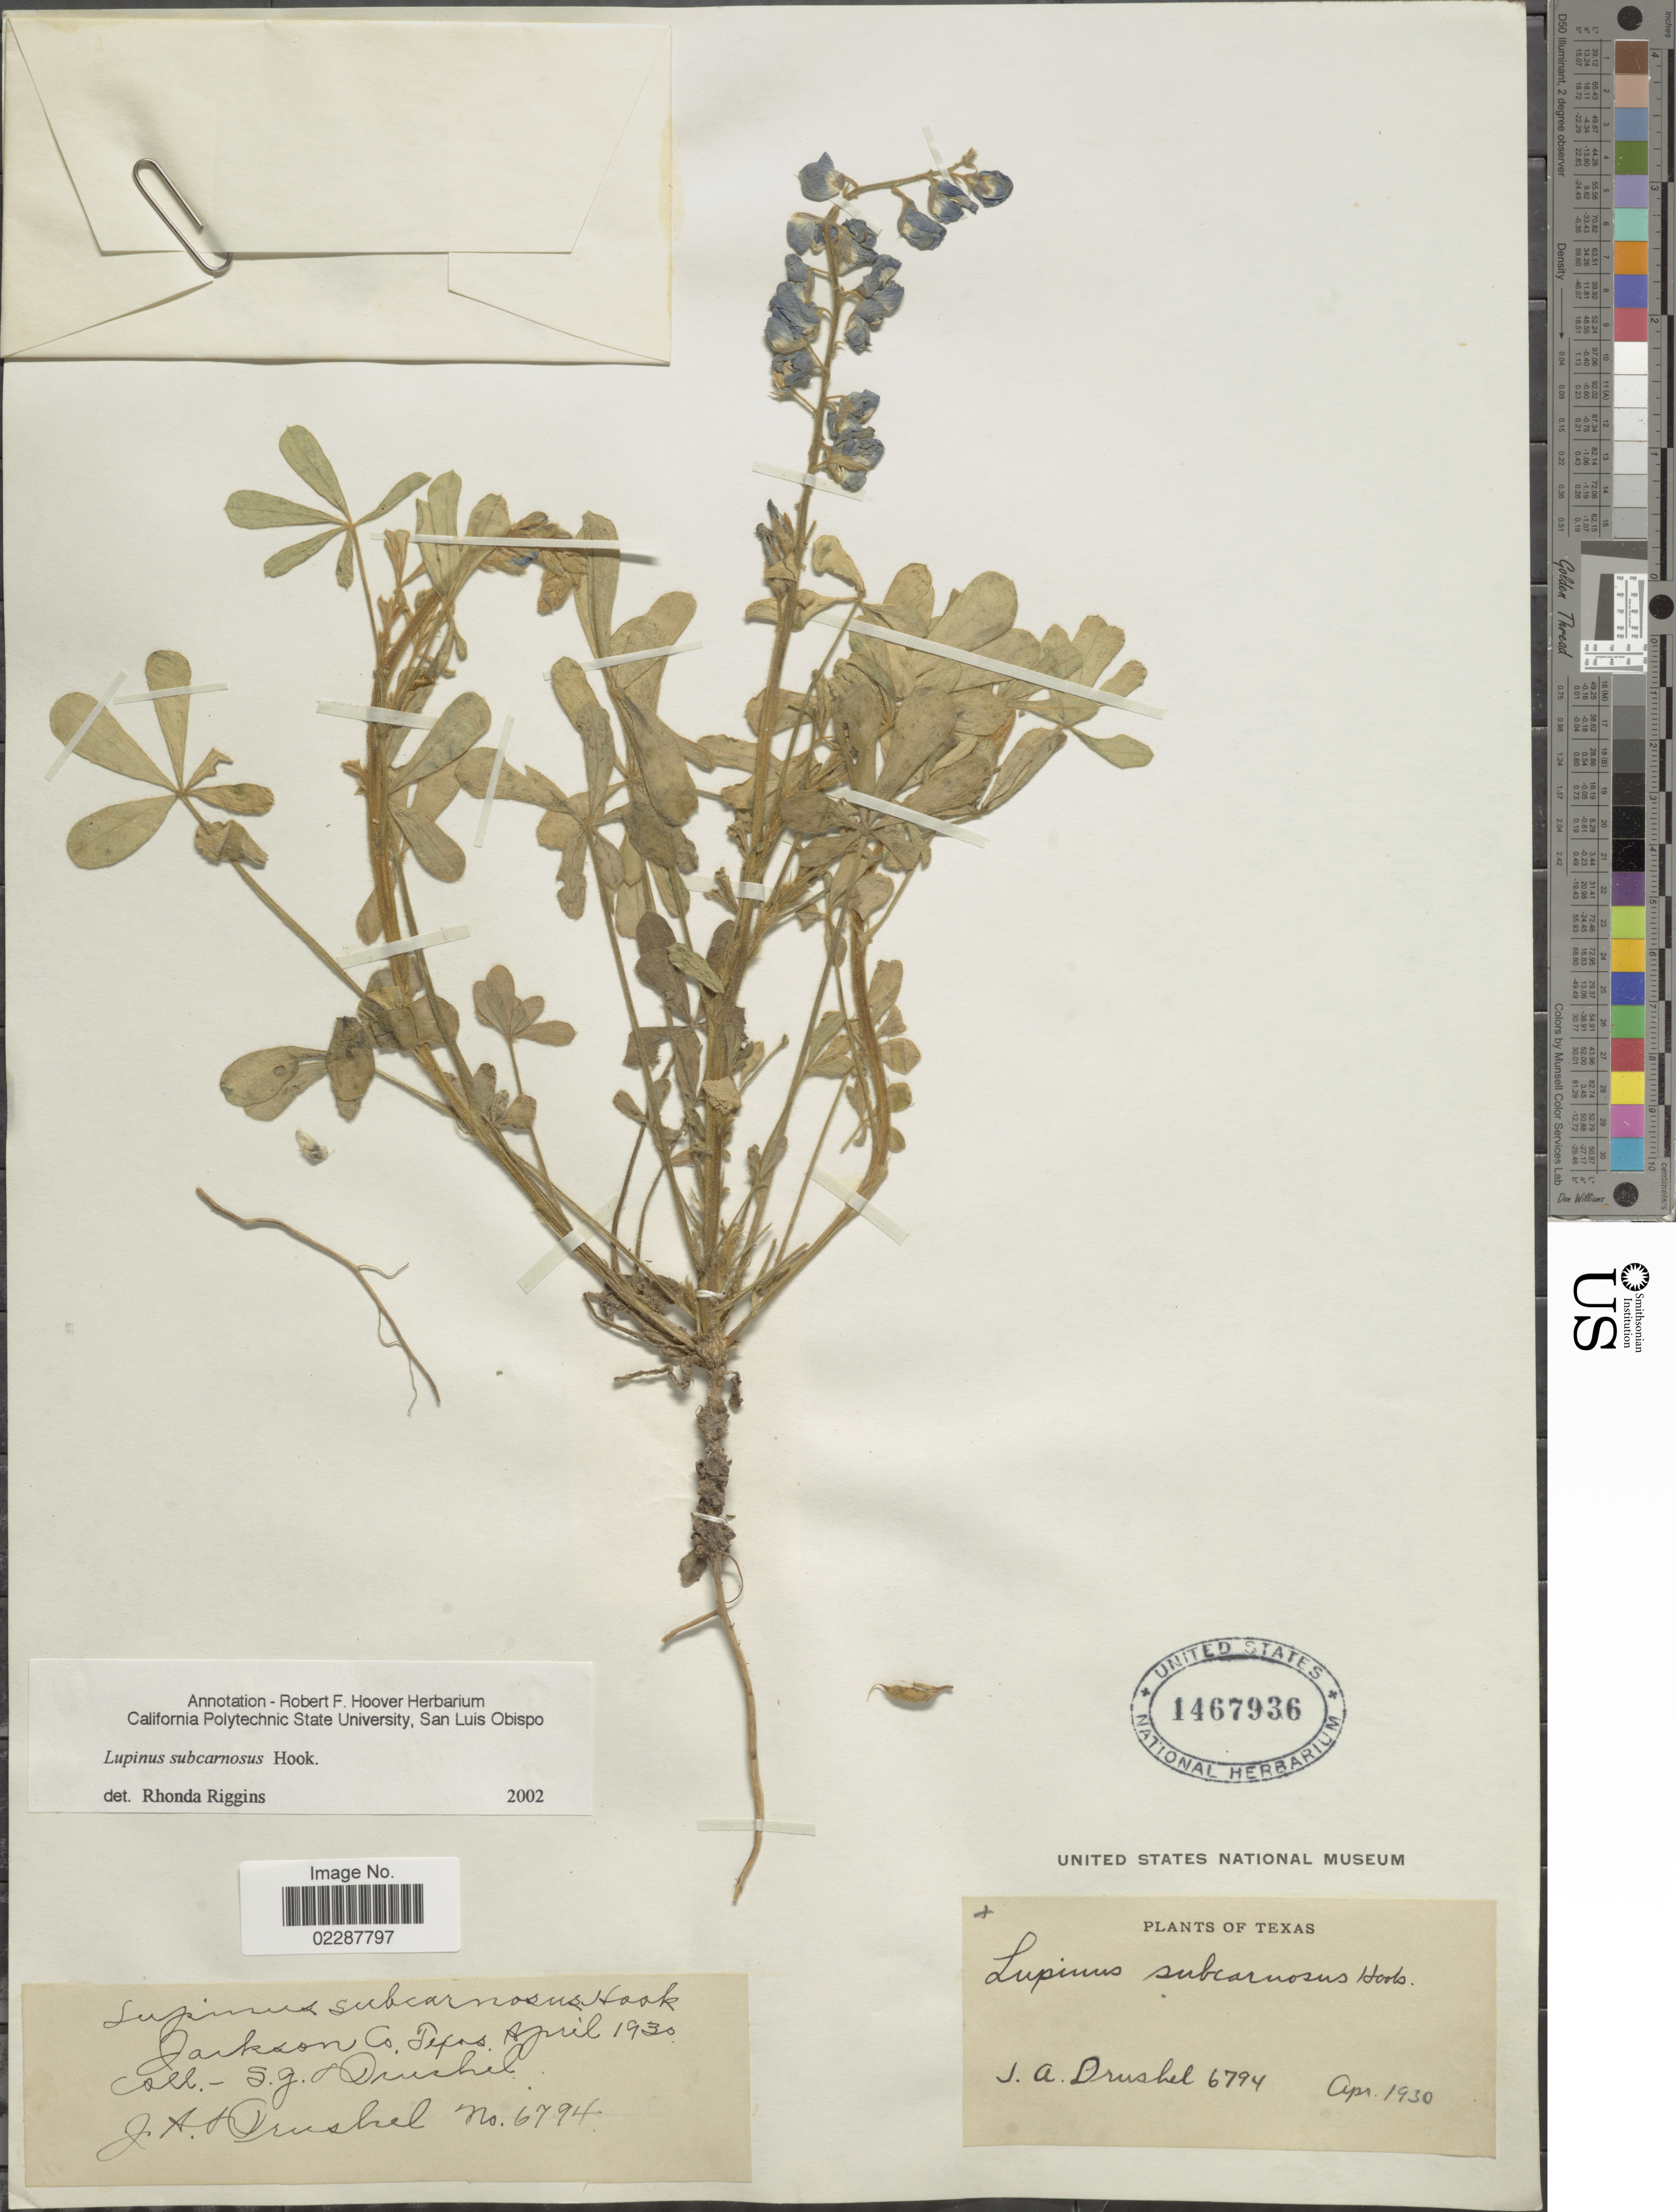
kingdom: Plantae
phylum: Tracheophyta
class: Magnoliopsida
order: Fabales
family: Fabaceae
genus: Lupinus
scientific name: Lupinus subcarnosus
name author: Hook.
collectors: J. A. Drushel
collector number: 6794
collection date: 1930-04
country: United States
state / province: Texas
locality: Jackson Co.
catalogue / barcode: US 1467936